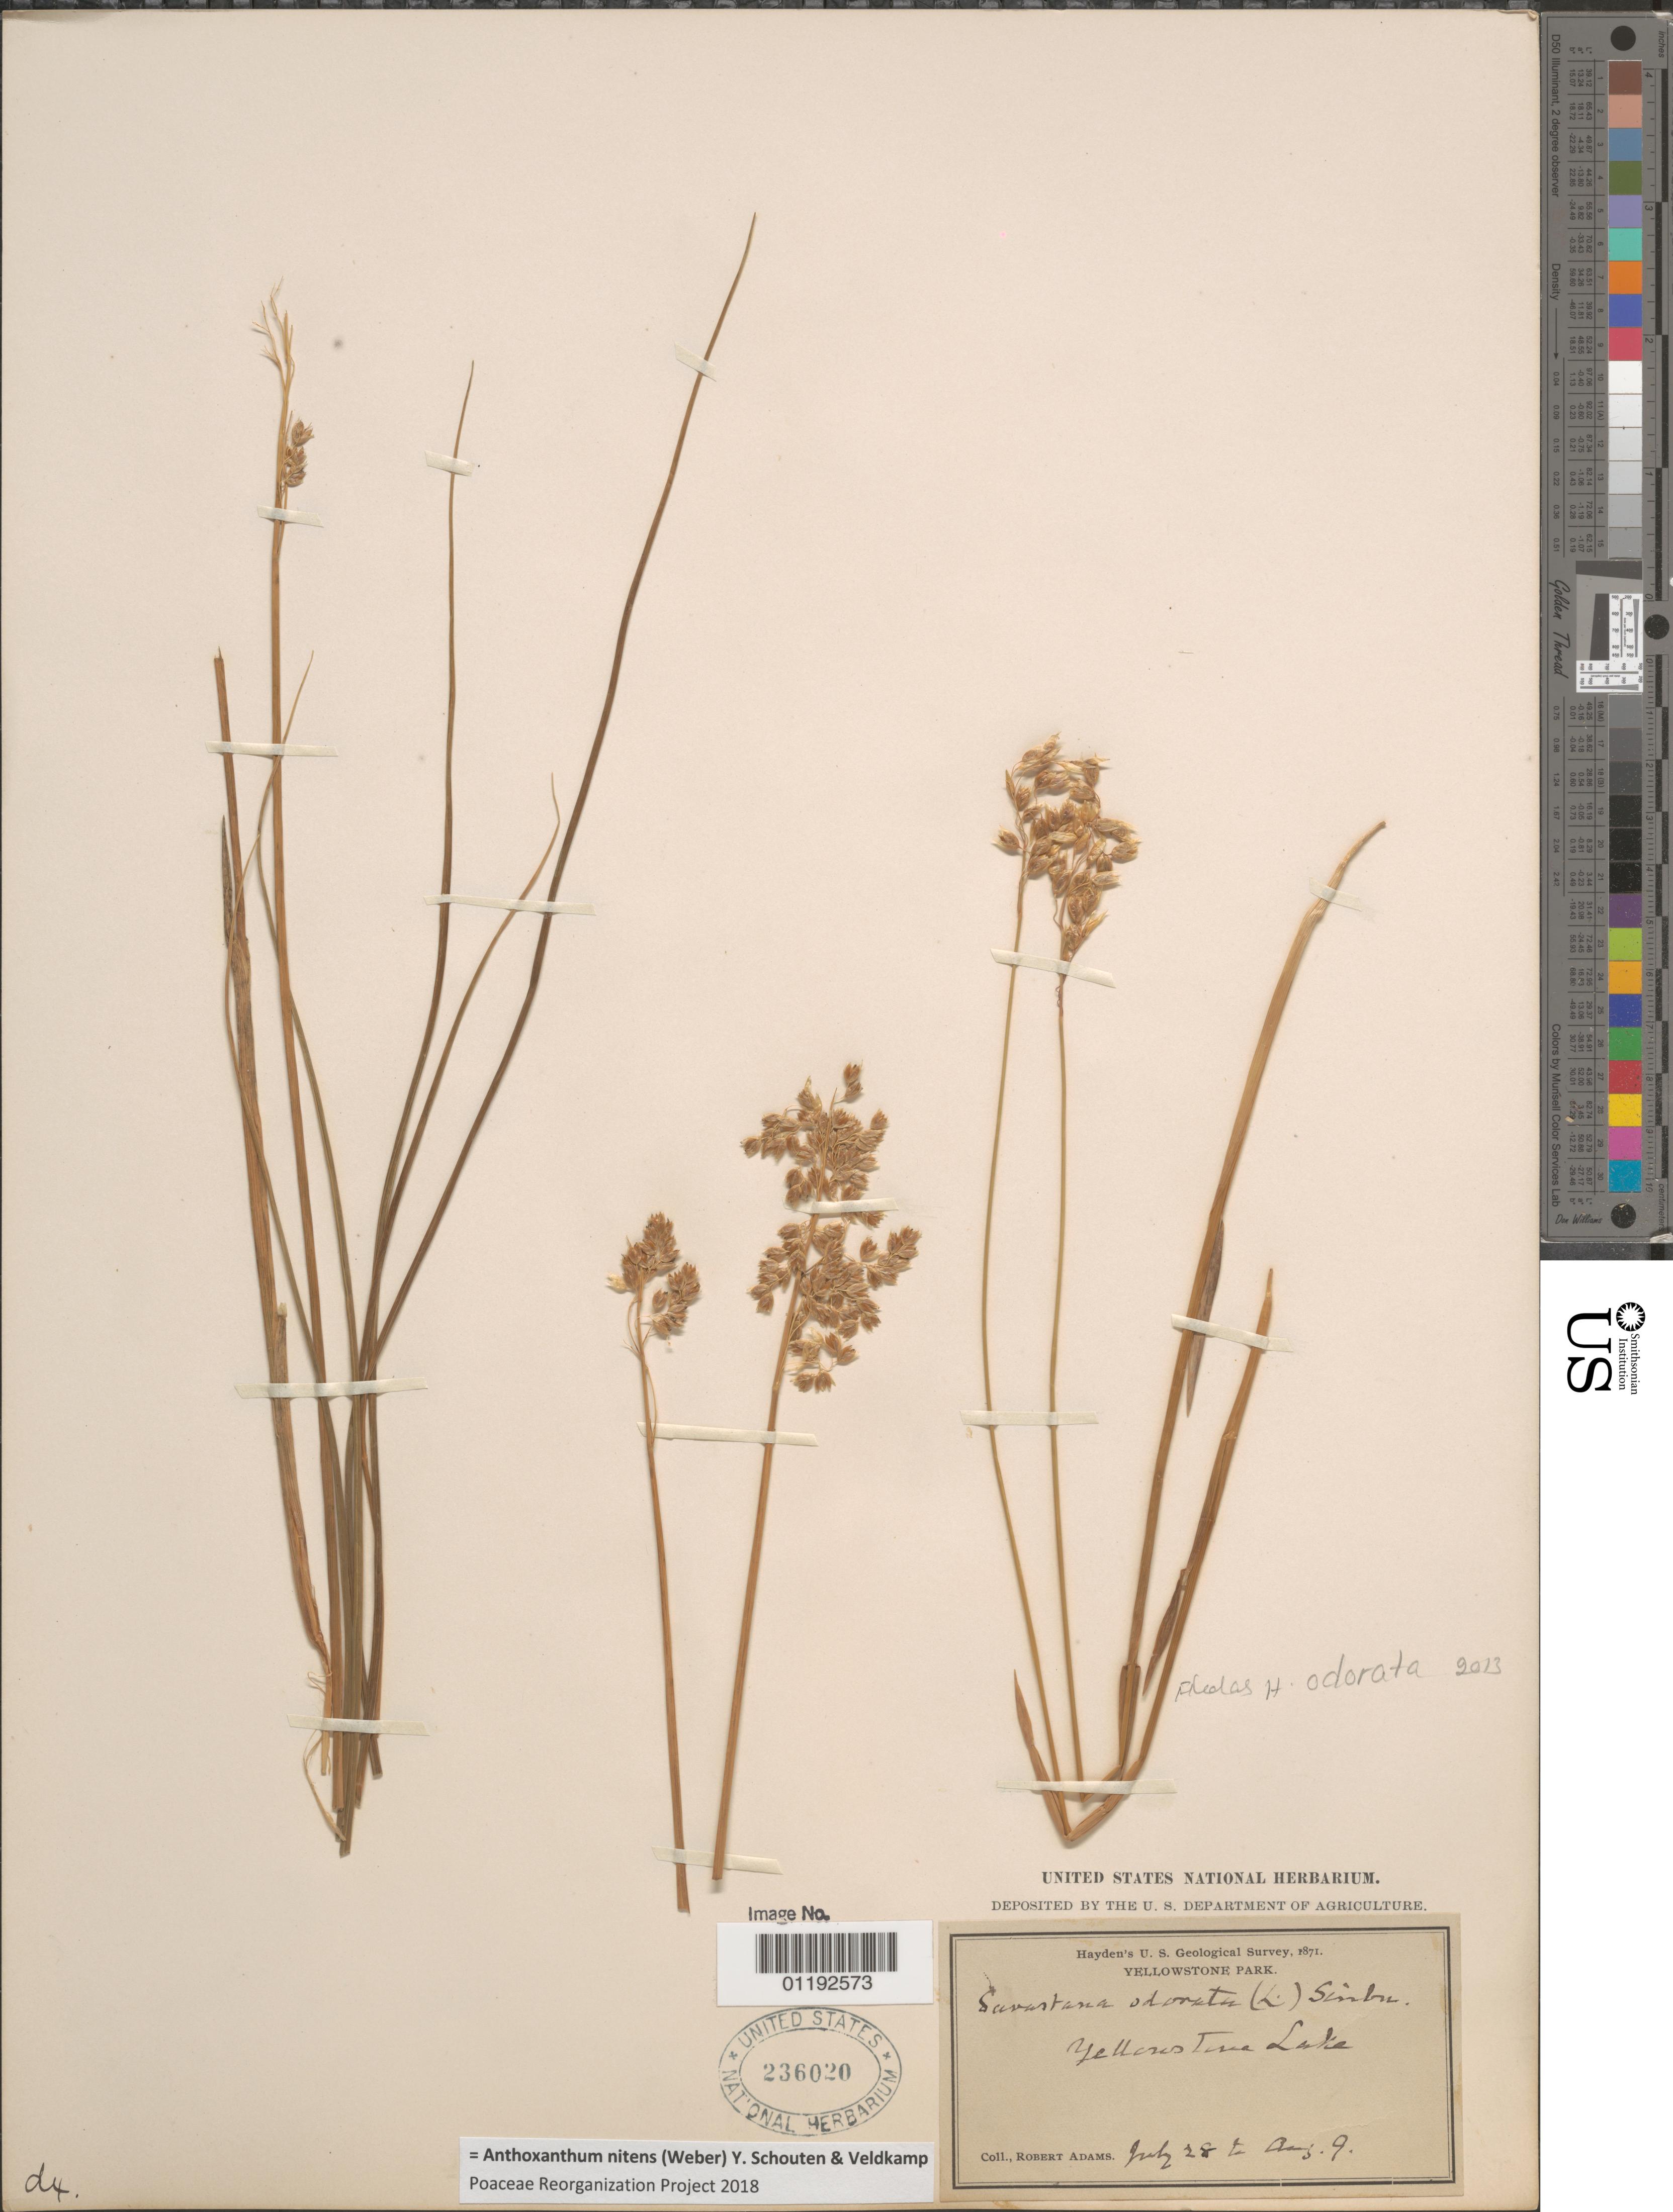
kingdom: Plantae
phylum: Tracheophyta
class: Liliopsida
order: Poales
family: Poaceae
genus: Anthoxanthum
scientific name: Anthoxanthum nitens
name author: (G.H. Weber) R.T.A. Schouten & Veldkamp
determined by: Poaceae Reorganization Project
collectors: R. Adams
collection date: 1871-07-28/1871-08-09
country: United States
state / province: Wyoming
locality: Yellowstone Lake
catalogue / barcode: US 236020